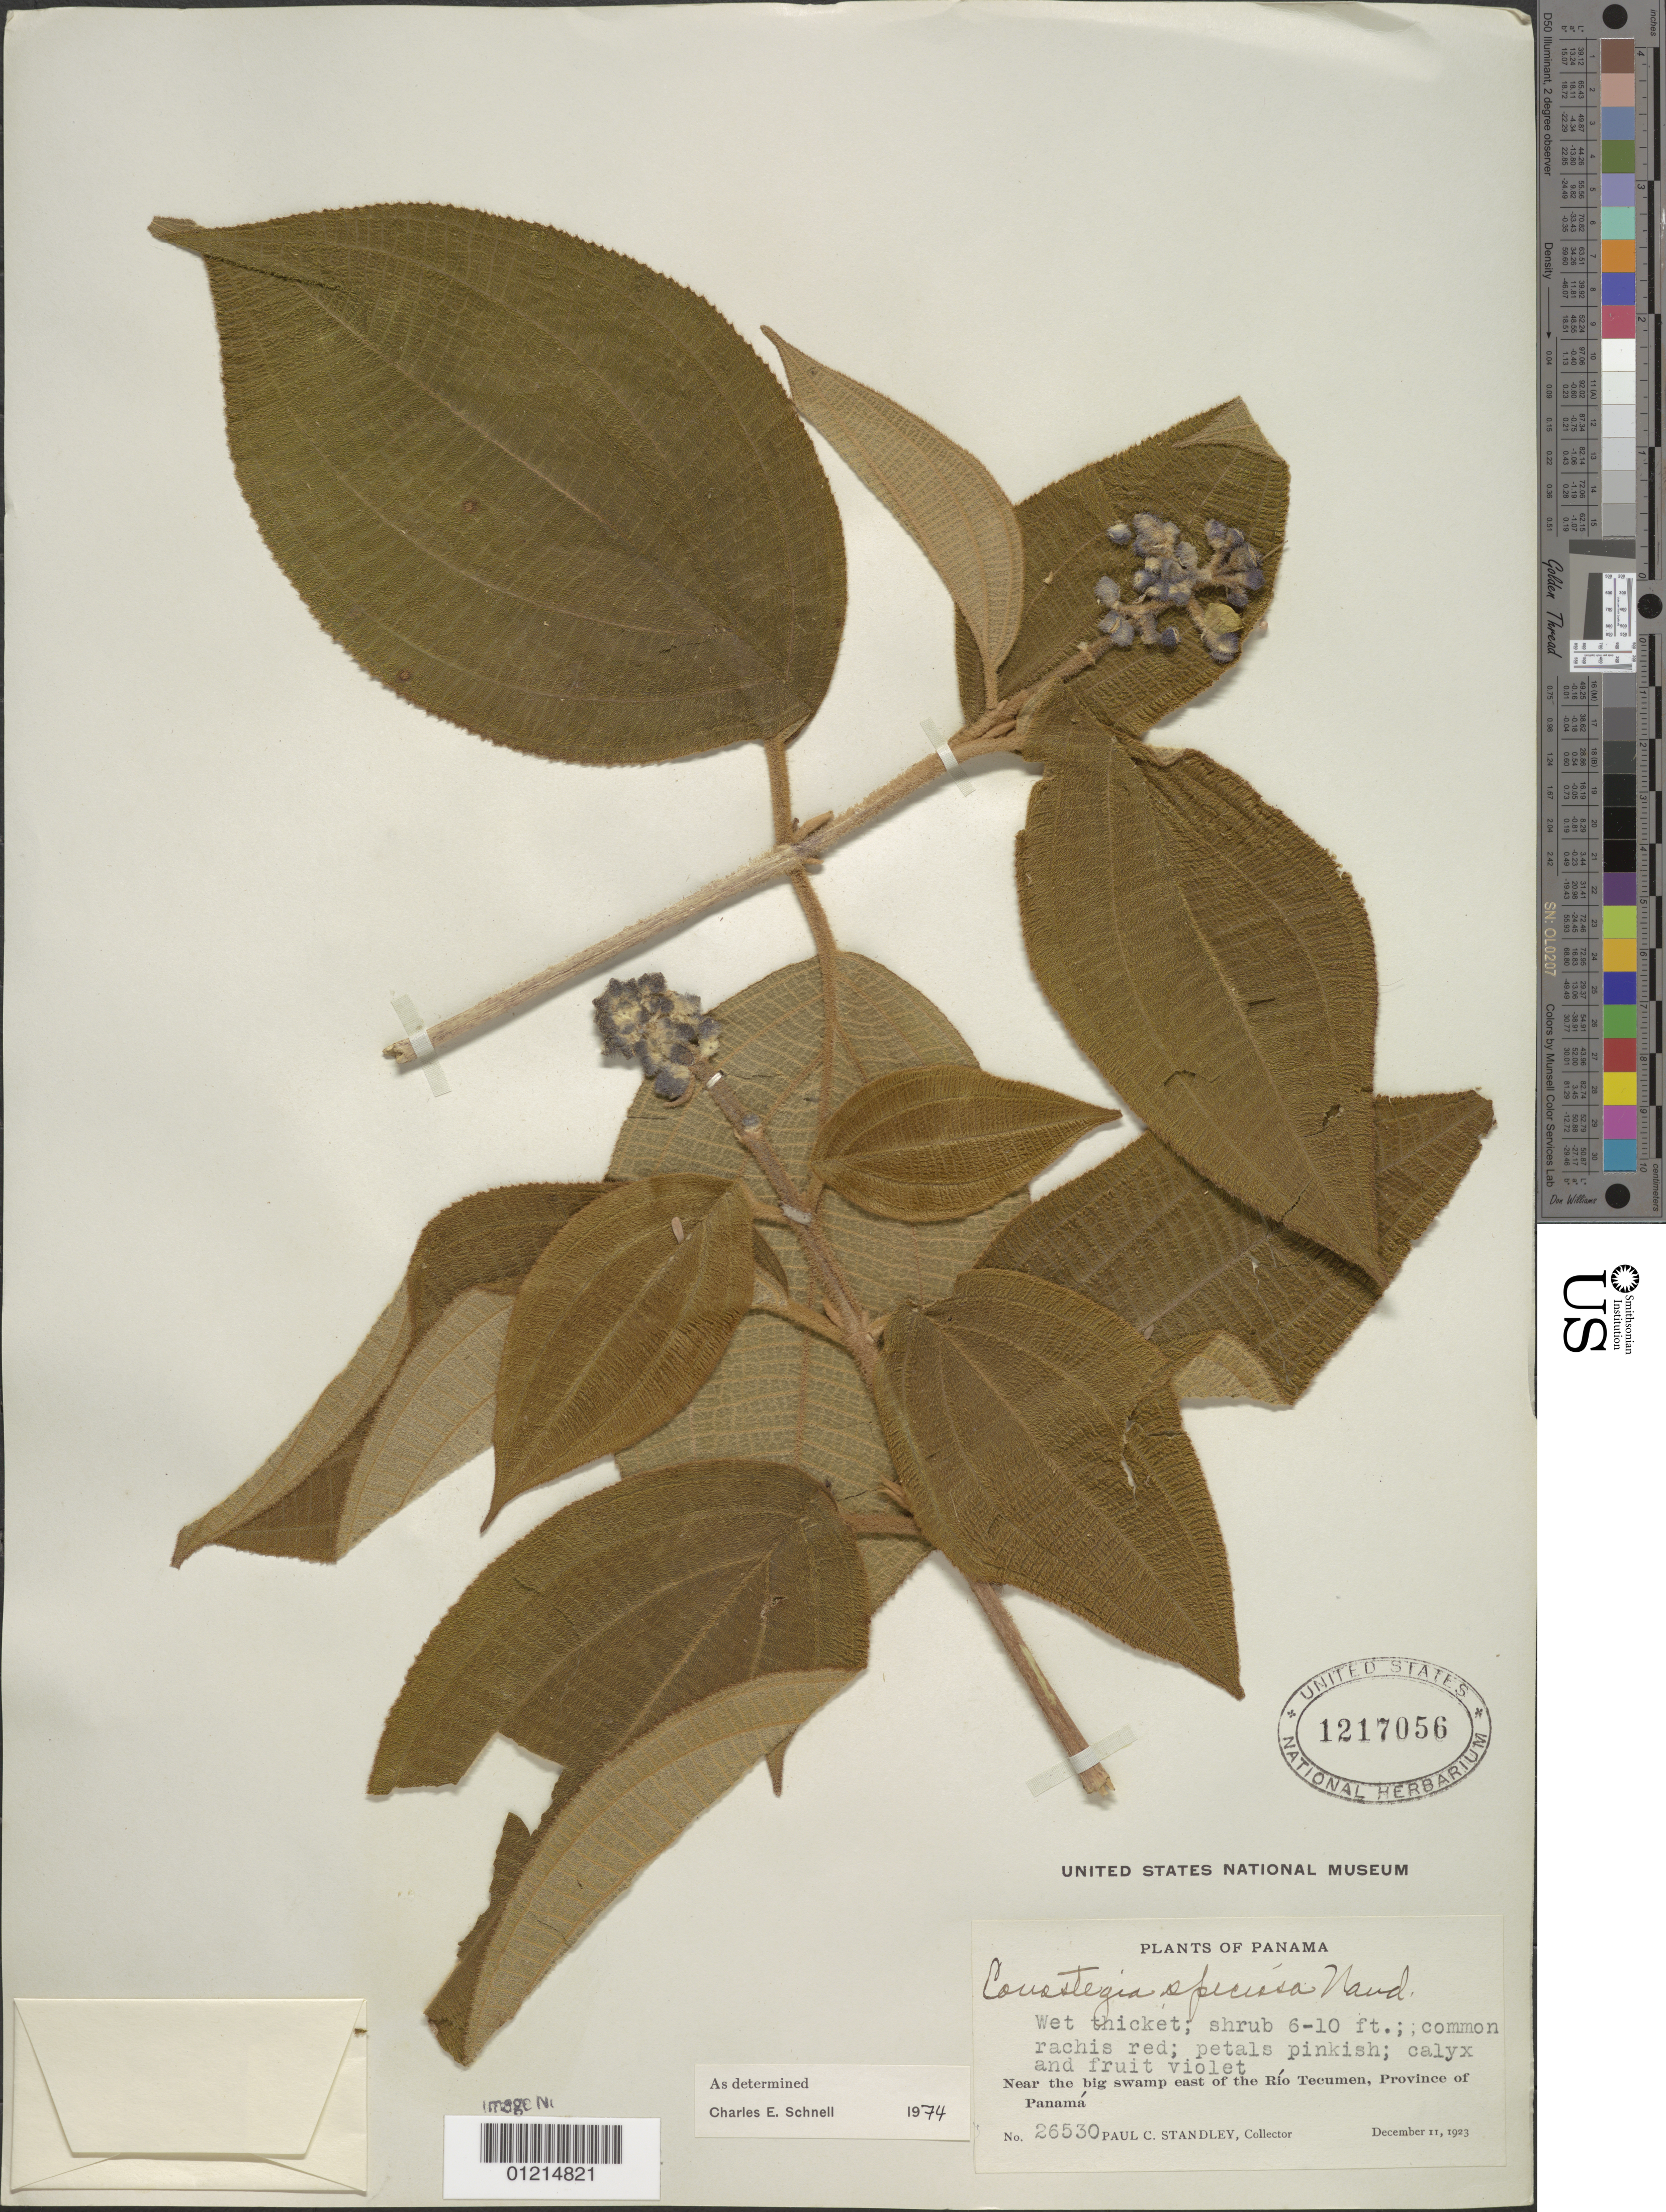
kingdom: Plantae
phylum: Tracheophyta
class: Magnoliopsida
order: Myrtales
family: Melastomataceae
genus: Conostegia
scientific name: Conostegia speciosa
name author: Naudin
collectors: P. C. Standley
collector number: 26530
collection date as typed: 11 Dec 1923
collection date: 1923-12-11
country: Panama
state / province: Panamá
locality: Near big swamp E of Rio Tecumen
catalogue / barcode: US 1217056